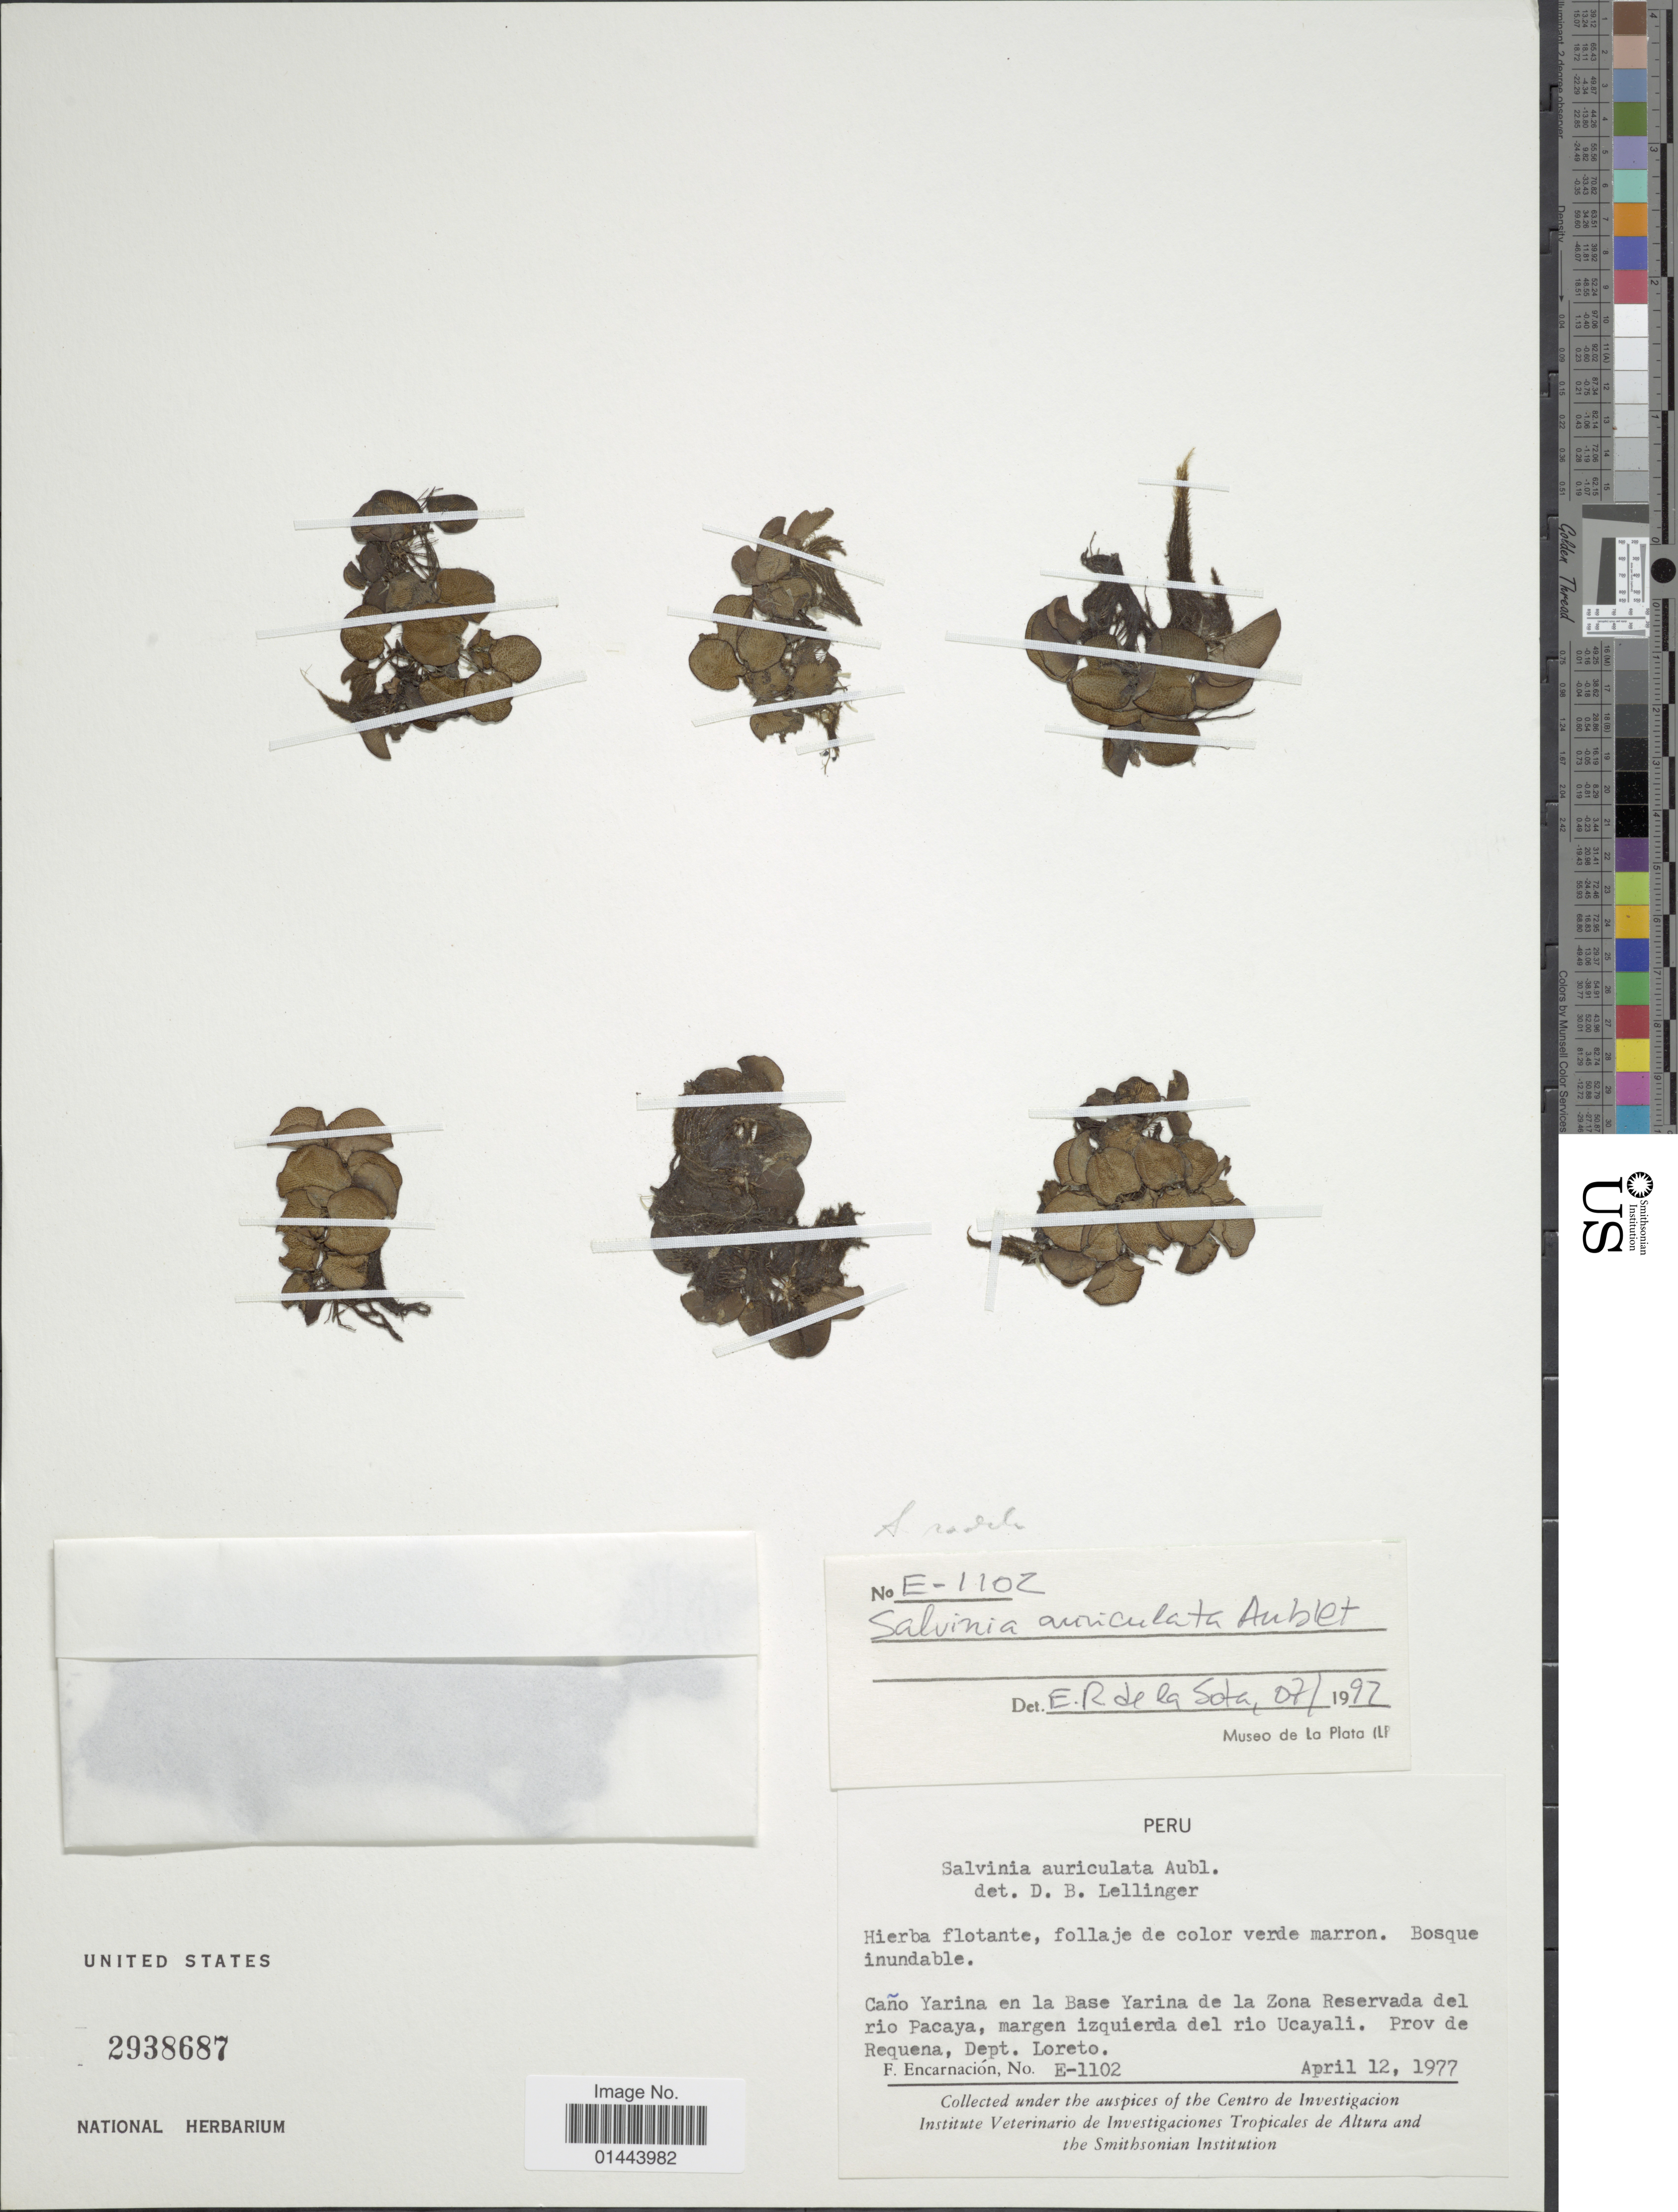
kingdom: Plantae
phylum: Tracheophyta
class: Polypodiopsida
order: Salviniales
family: Salviniaceae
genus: Salvinia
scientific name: Salvinia auriculata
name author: Aubl.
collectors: F. Encarnación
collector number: E-1102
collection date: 1977-04-12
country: Peru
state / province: Loreto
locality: Caño Yarina en la Base Yarina de la Zona Reservada del rio Pacaya, margen izquierda del rio Ucayali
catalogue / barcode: US 2938687